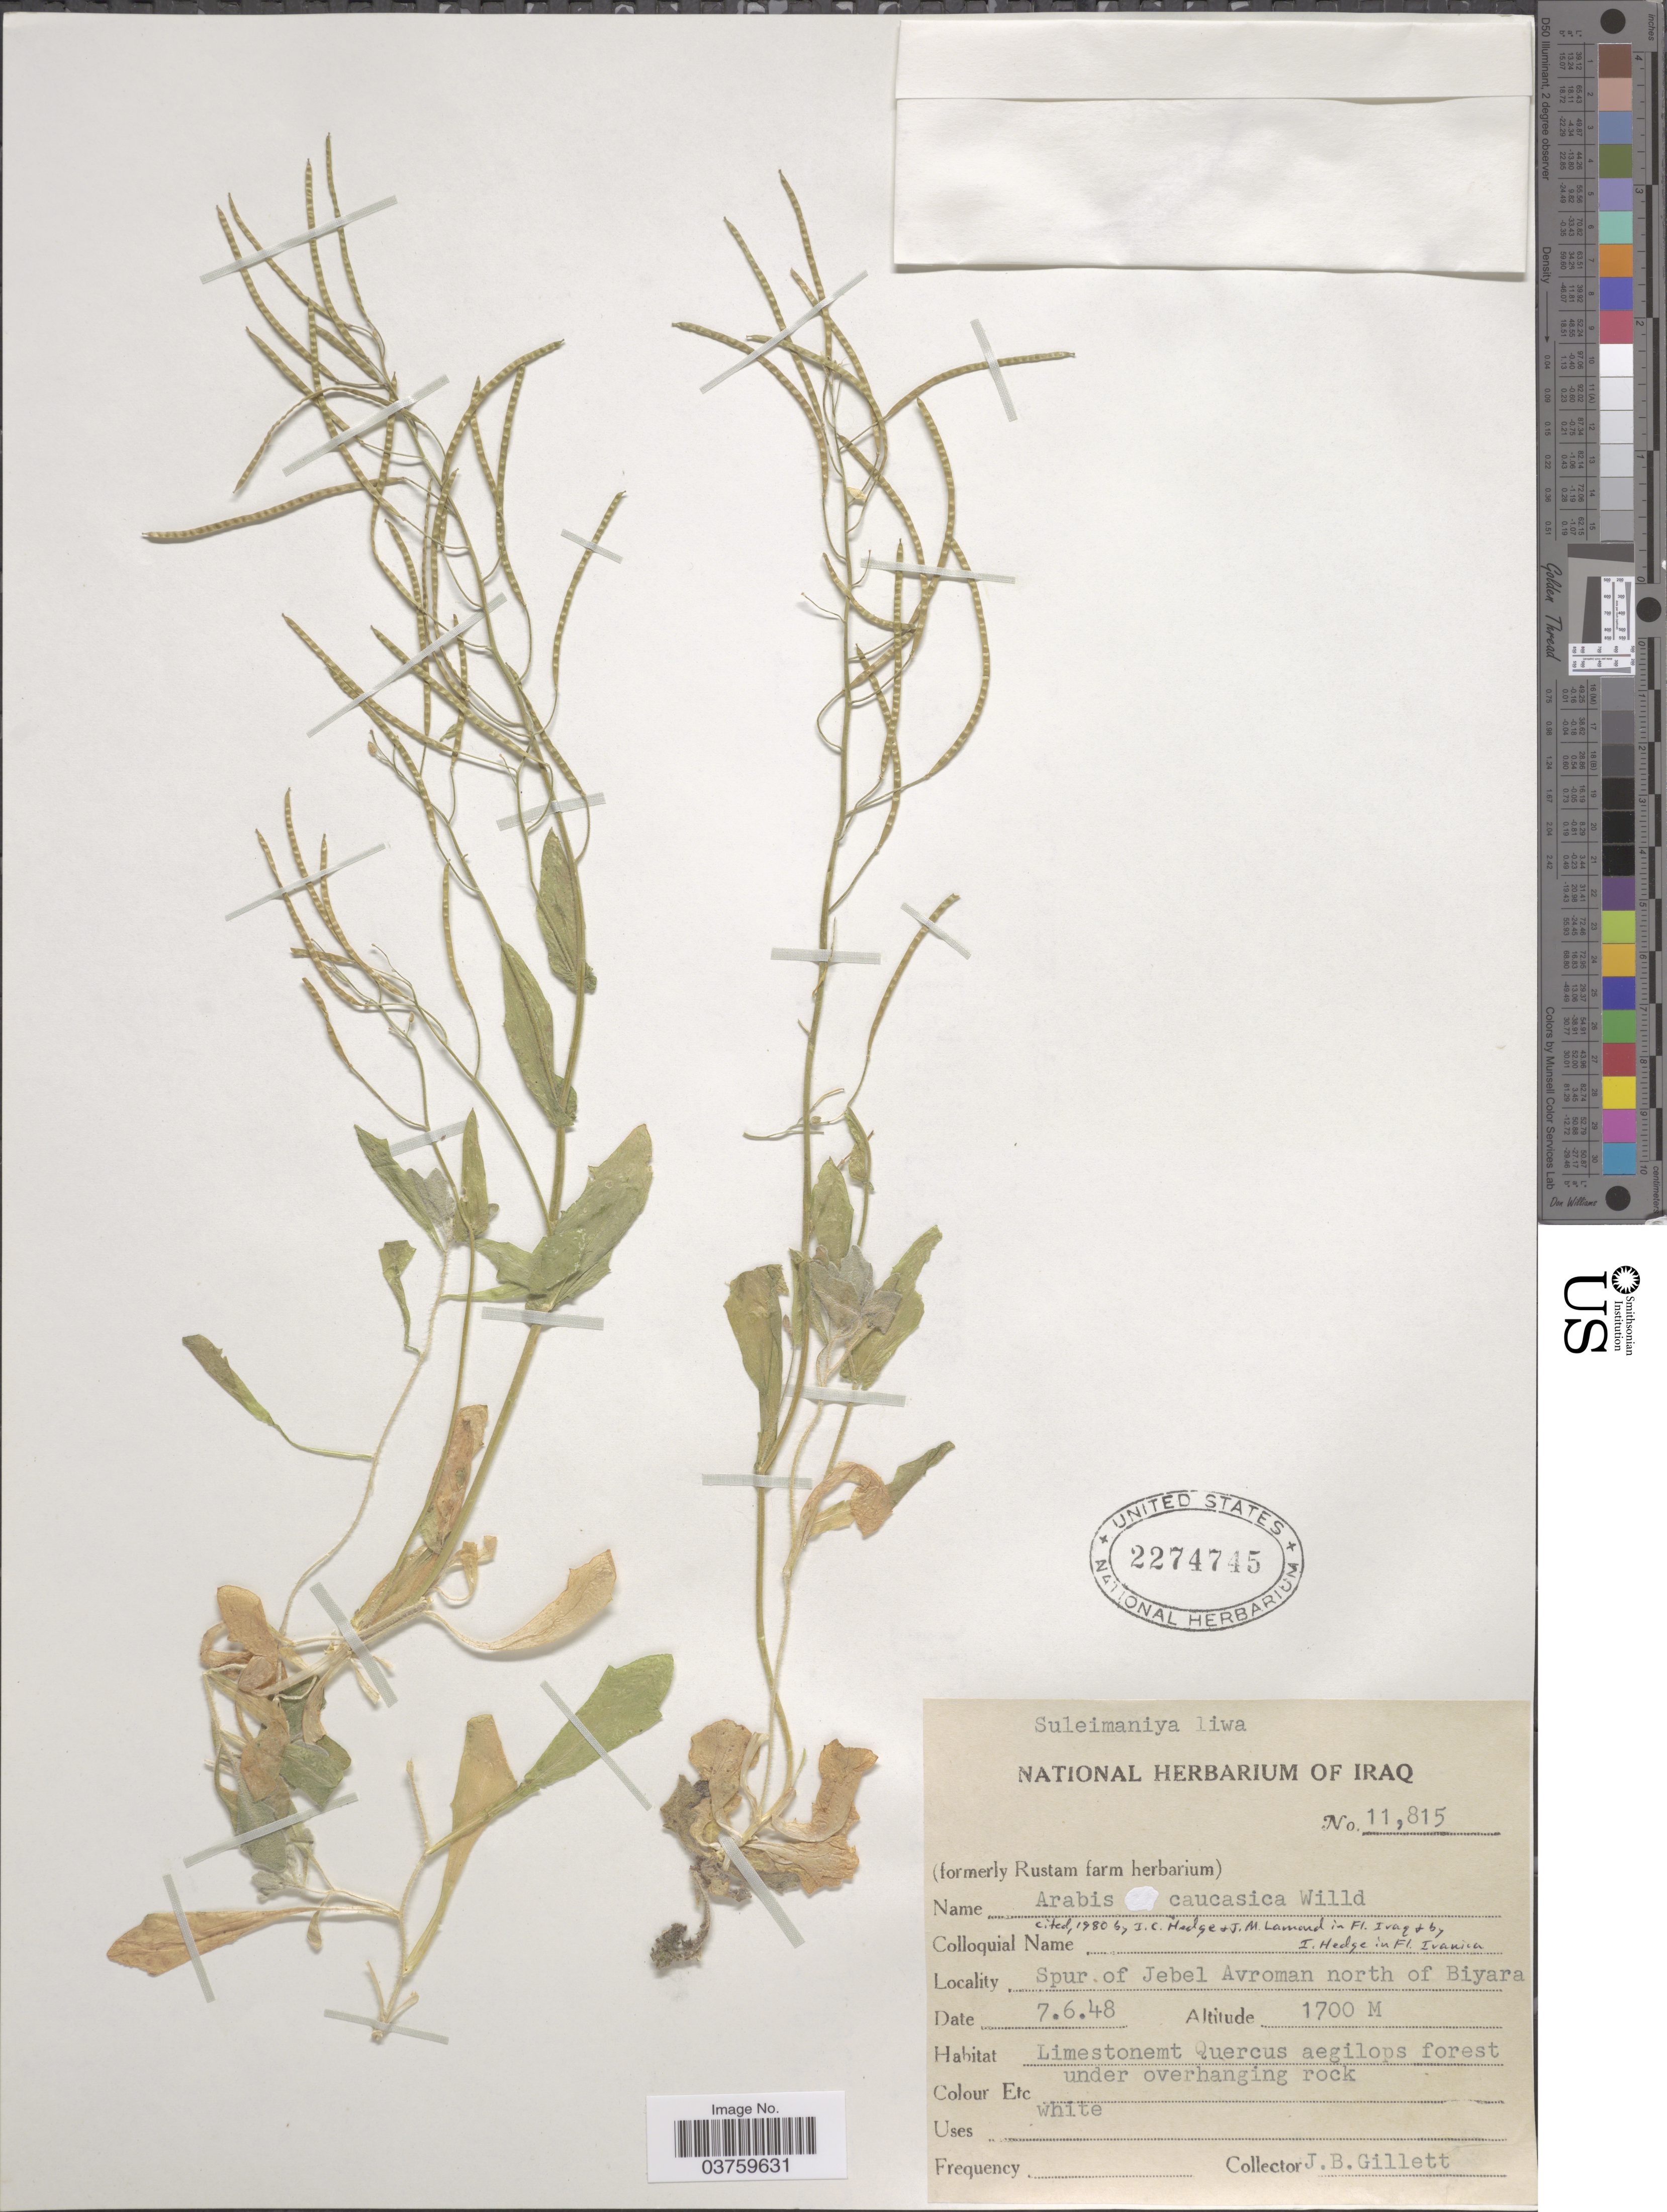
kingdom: Plantae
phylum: Tracheophyta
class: Magnoliopsida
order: Brassicales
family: Brassicaceae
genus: Arabis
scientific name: Arabis caucasica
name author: Willd.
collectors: J. B. Gillett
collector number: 11815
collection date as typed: Transcribed d/m/y: 7/6/48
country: Iraq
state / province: As Sulaymānīyah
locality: Suleimaniya liwa. Spur of Jebel Avroman north of Biyara.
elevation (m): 1700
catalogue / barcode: US 2274745